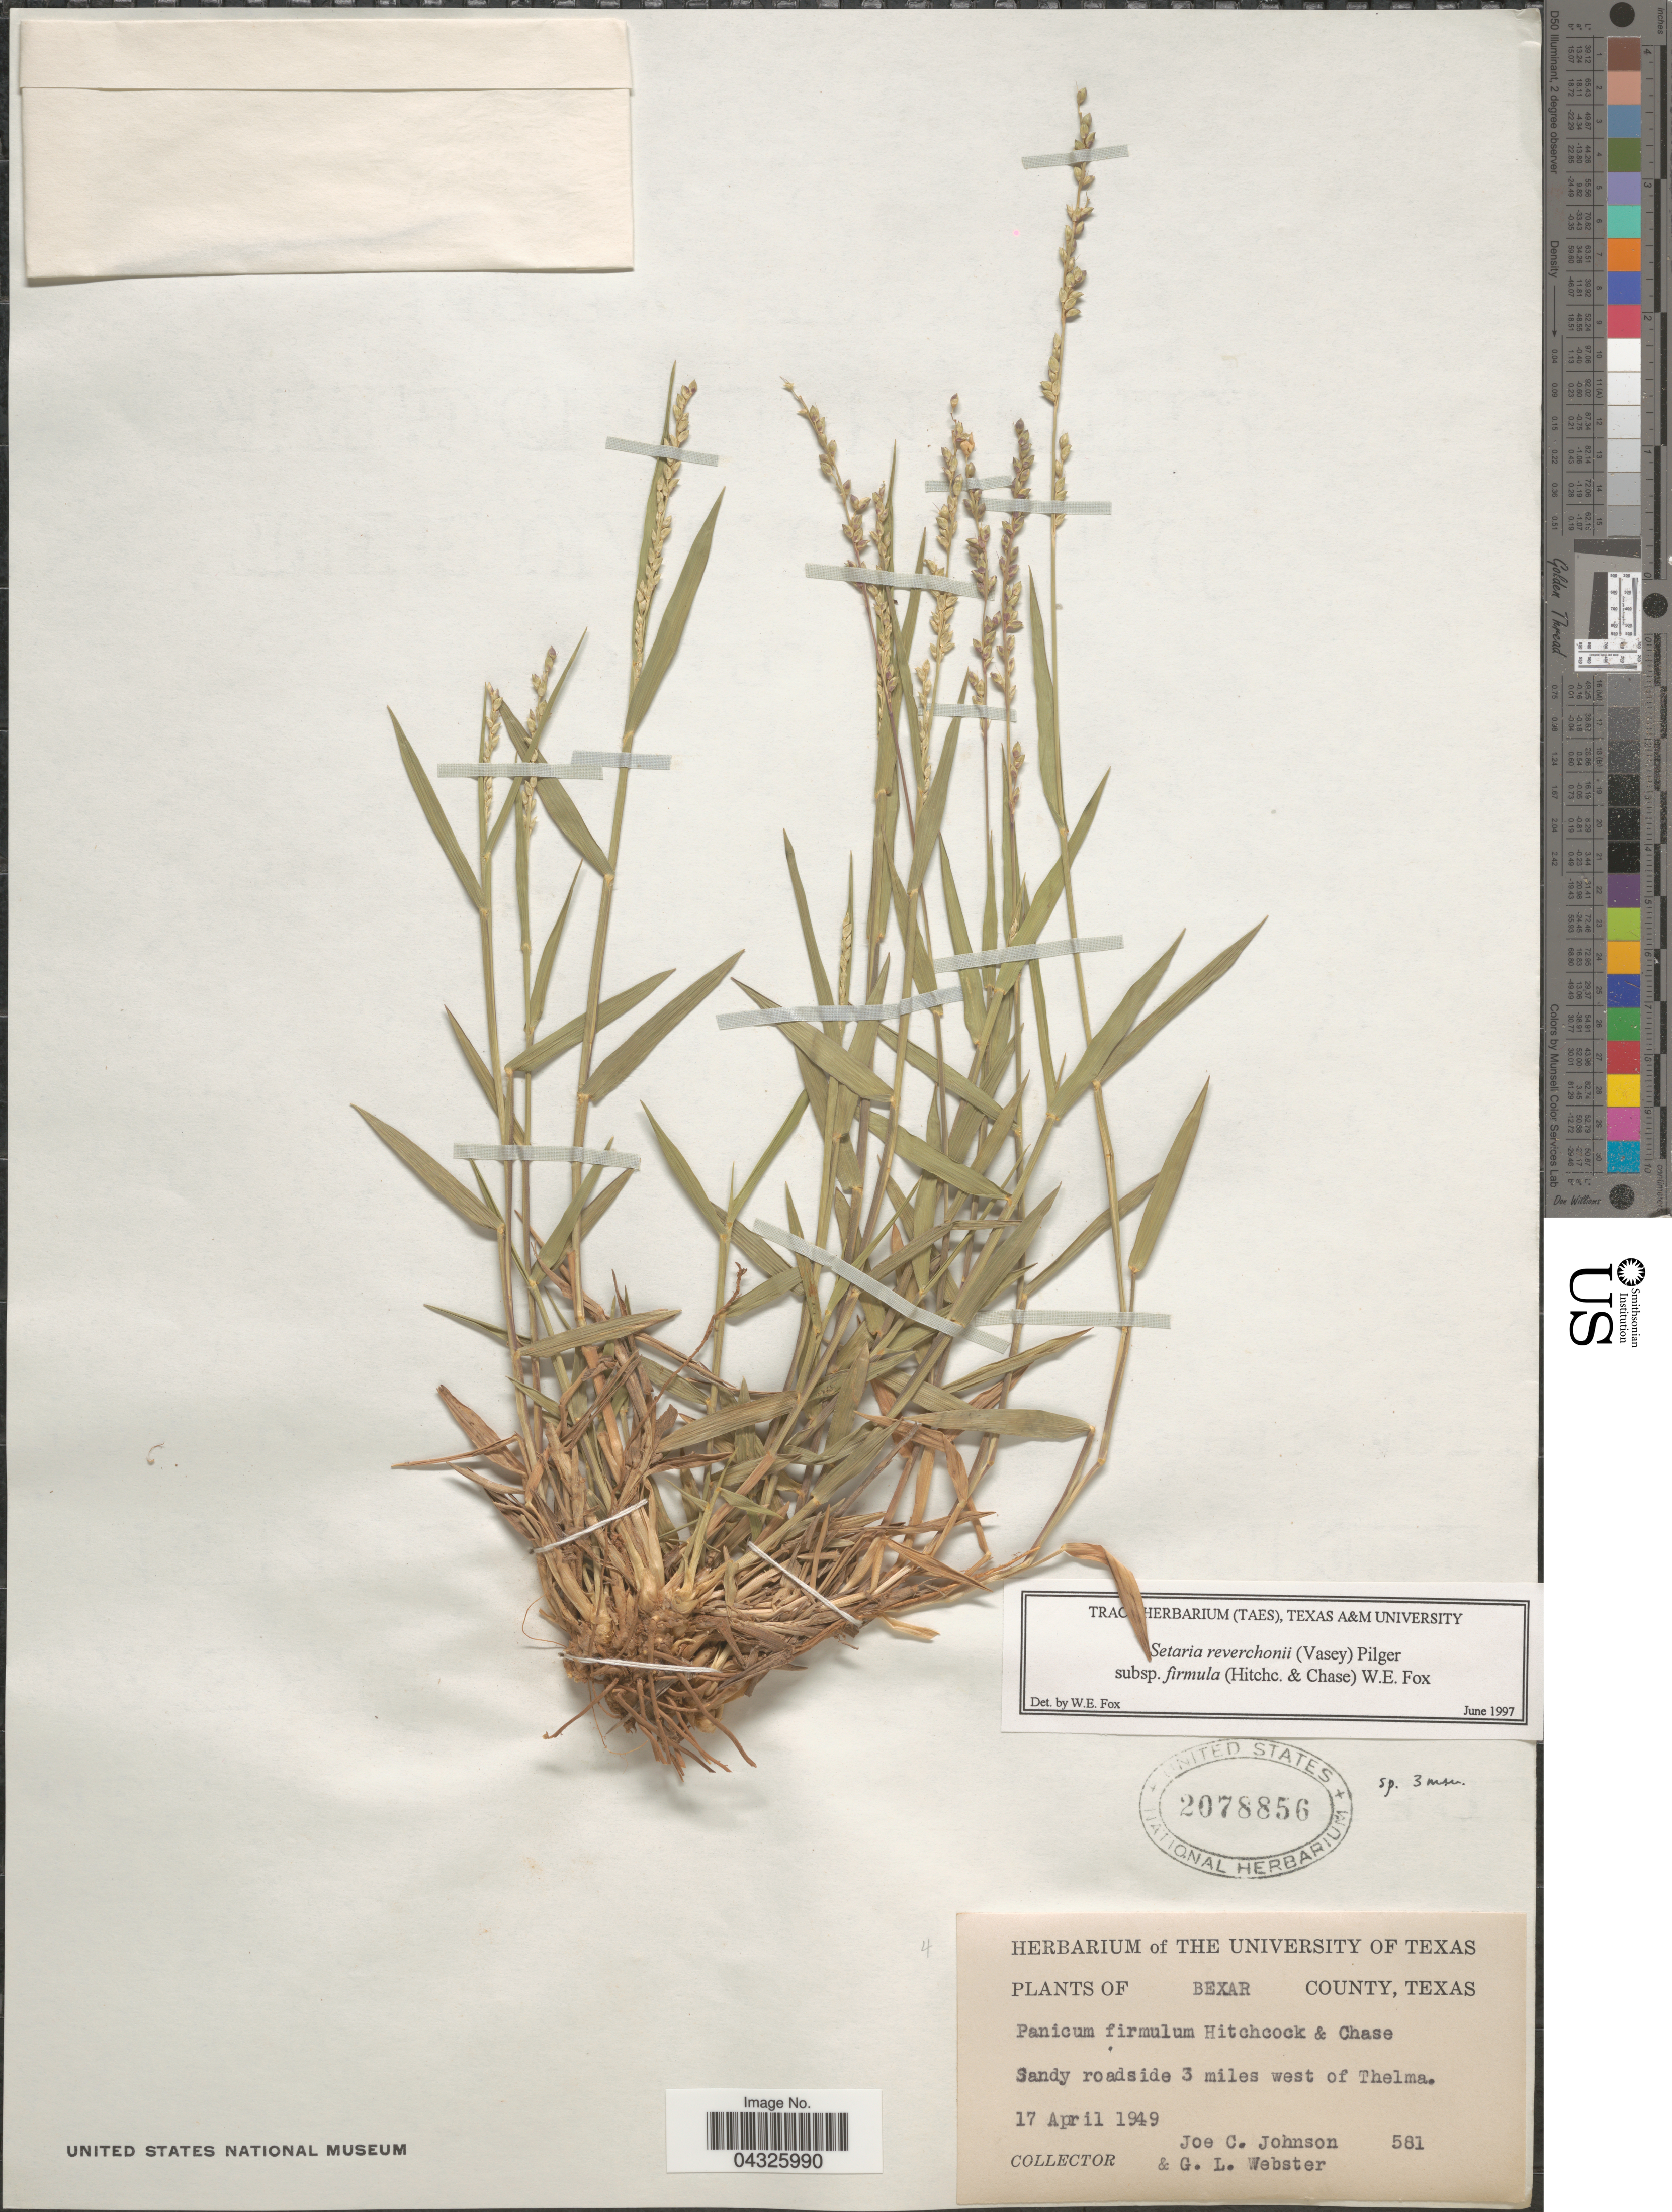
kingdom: Plantae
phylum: Tracheophyta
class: Liliopsida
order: Poales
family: Poaceae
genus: Setaria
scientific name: Setaria reverchonii subsp. firmula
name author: (Hitchc. & Chase) W.E. Fox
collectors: J. C. Johnson & G. L. Webster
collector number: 581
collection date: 1949-04-17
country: United States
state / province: Texas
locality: Bexar County. Sandy roadside 3 miles west of Thelma.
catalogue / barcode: US 2078856